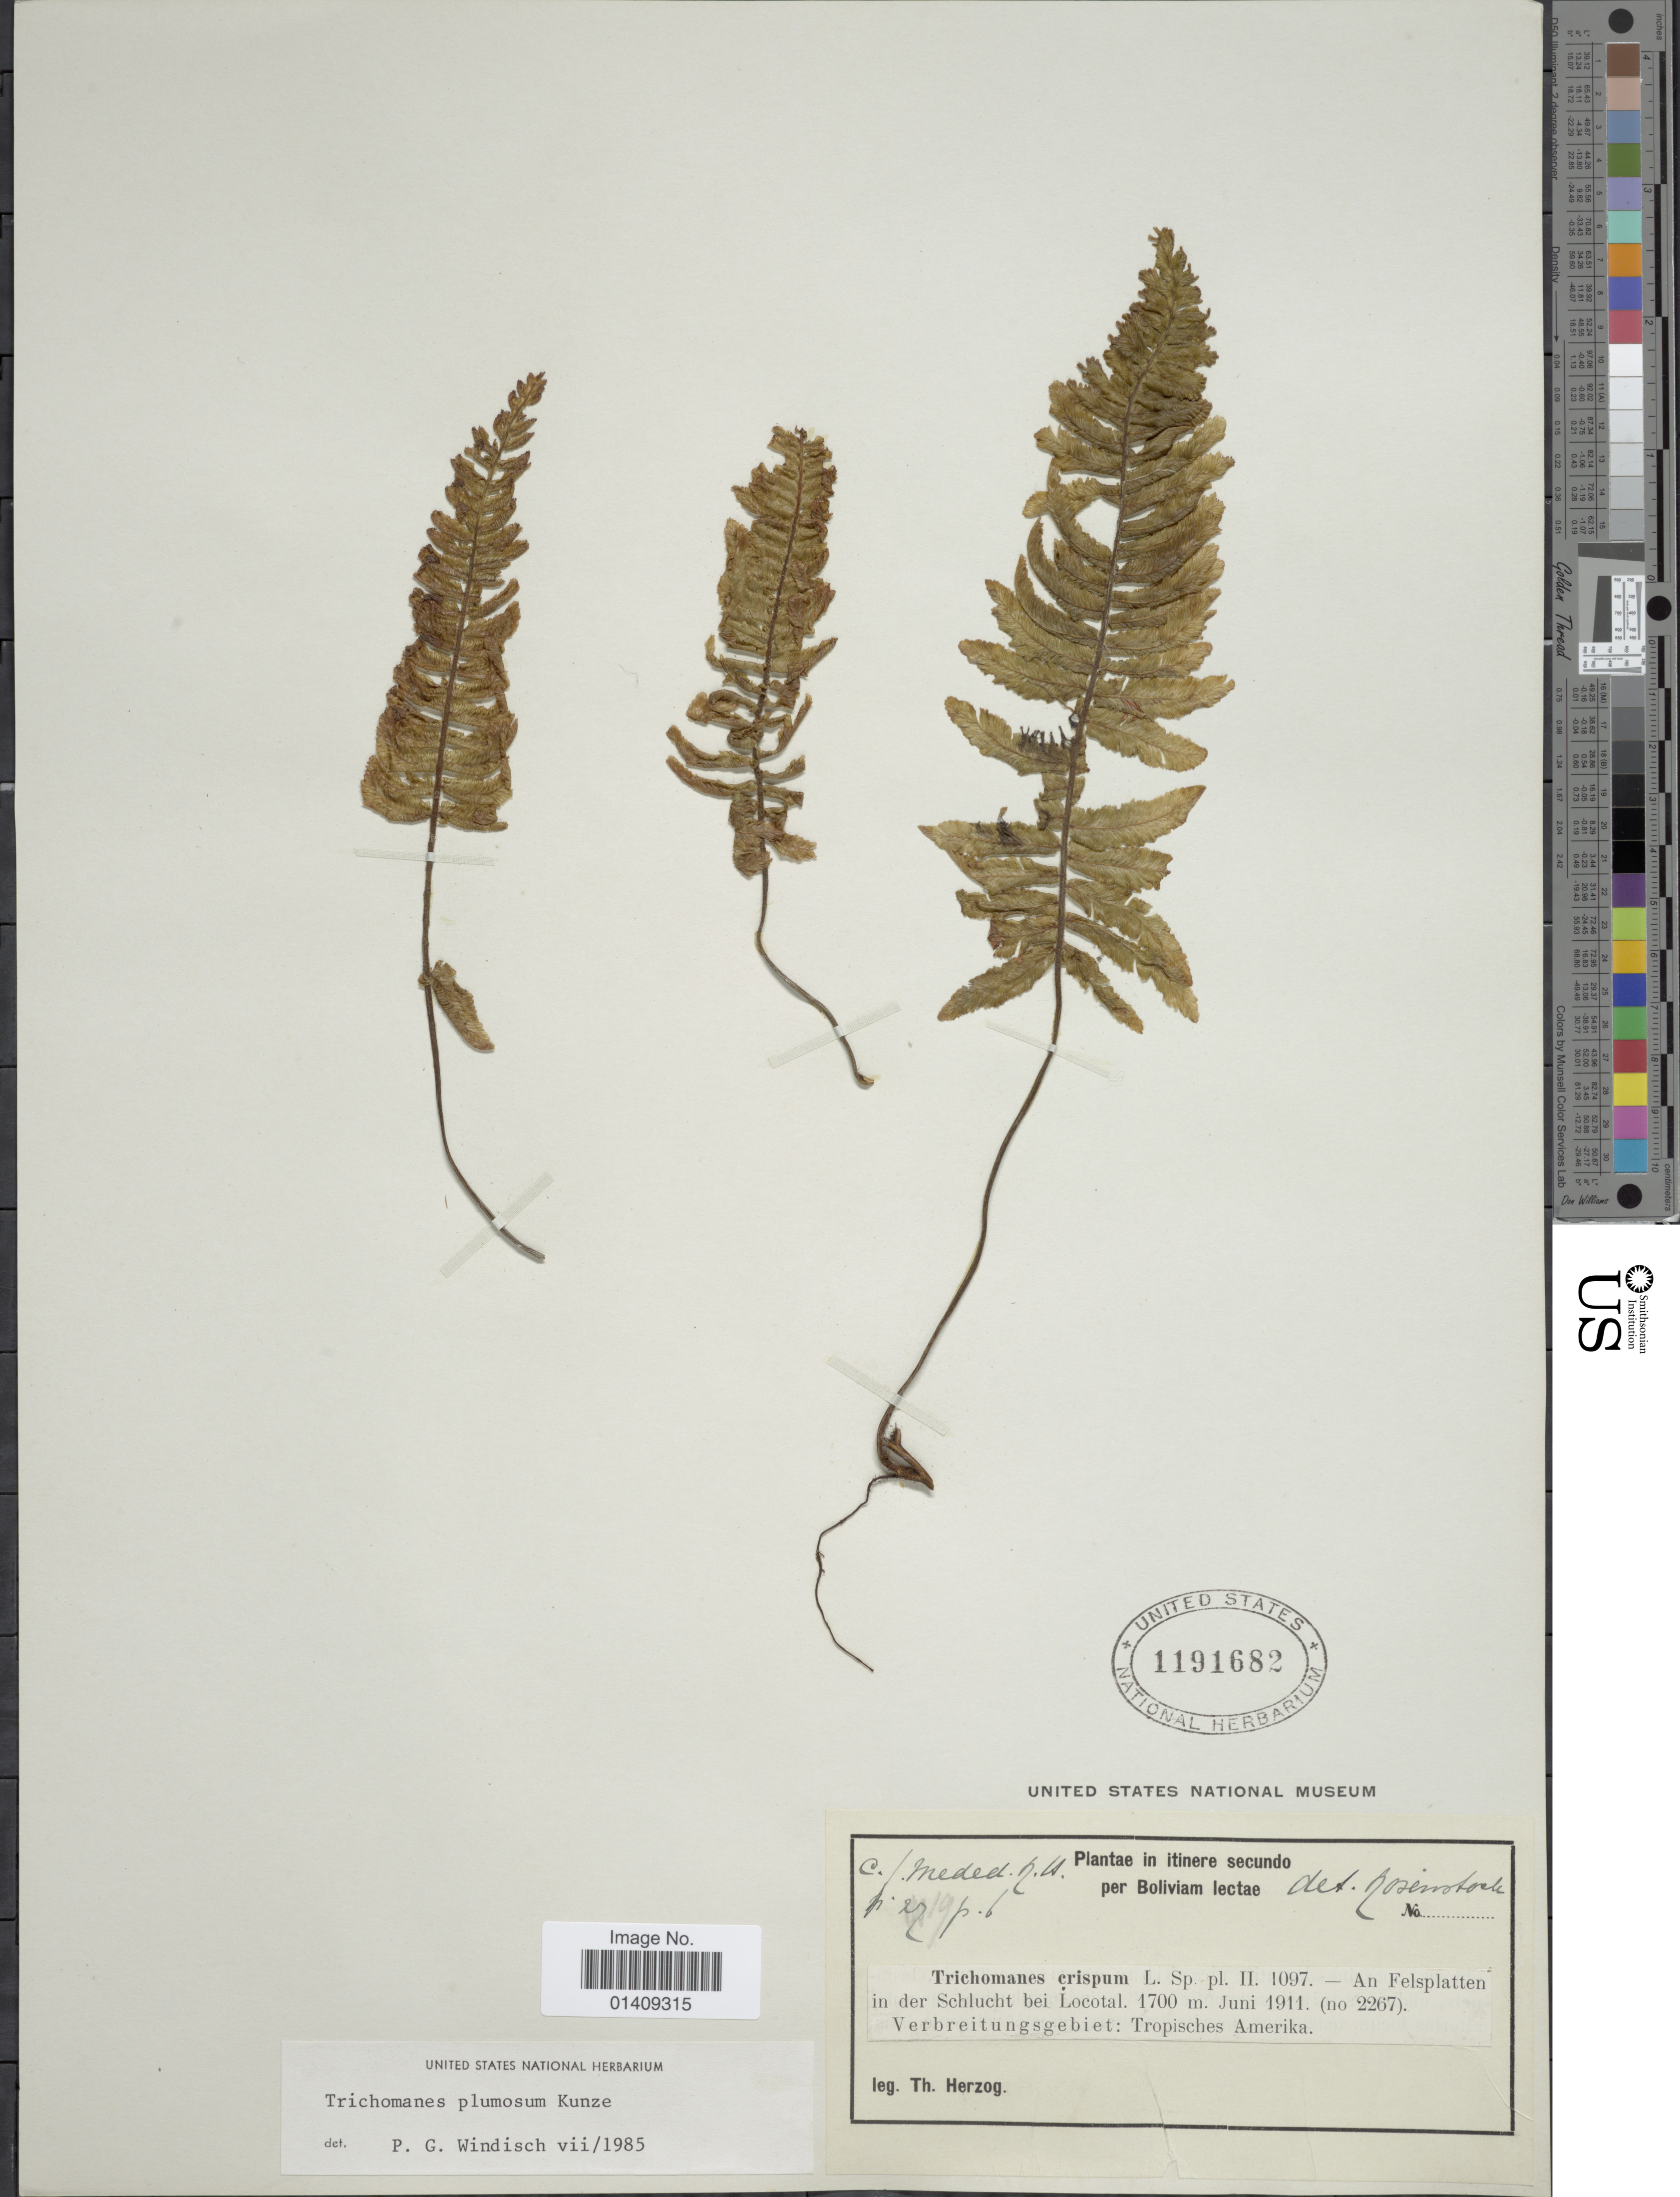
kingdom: Plantae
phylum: Tracheophyta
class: Polypodiopsida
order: Hymenophyllales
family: Hymenophyllaceae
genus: Trichomanes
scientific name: Trichomanes plumosum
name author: Kunze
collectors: T. K. J. Herzog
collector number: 2267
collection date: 1911-06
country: Bolivia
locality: An Felsplatten in der Schlucht bei Locotal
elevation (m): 1700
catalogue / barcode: US 1191682